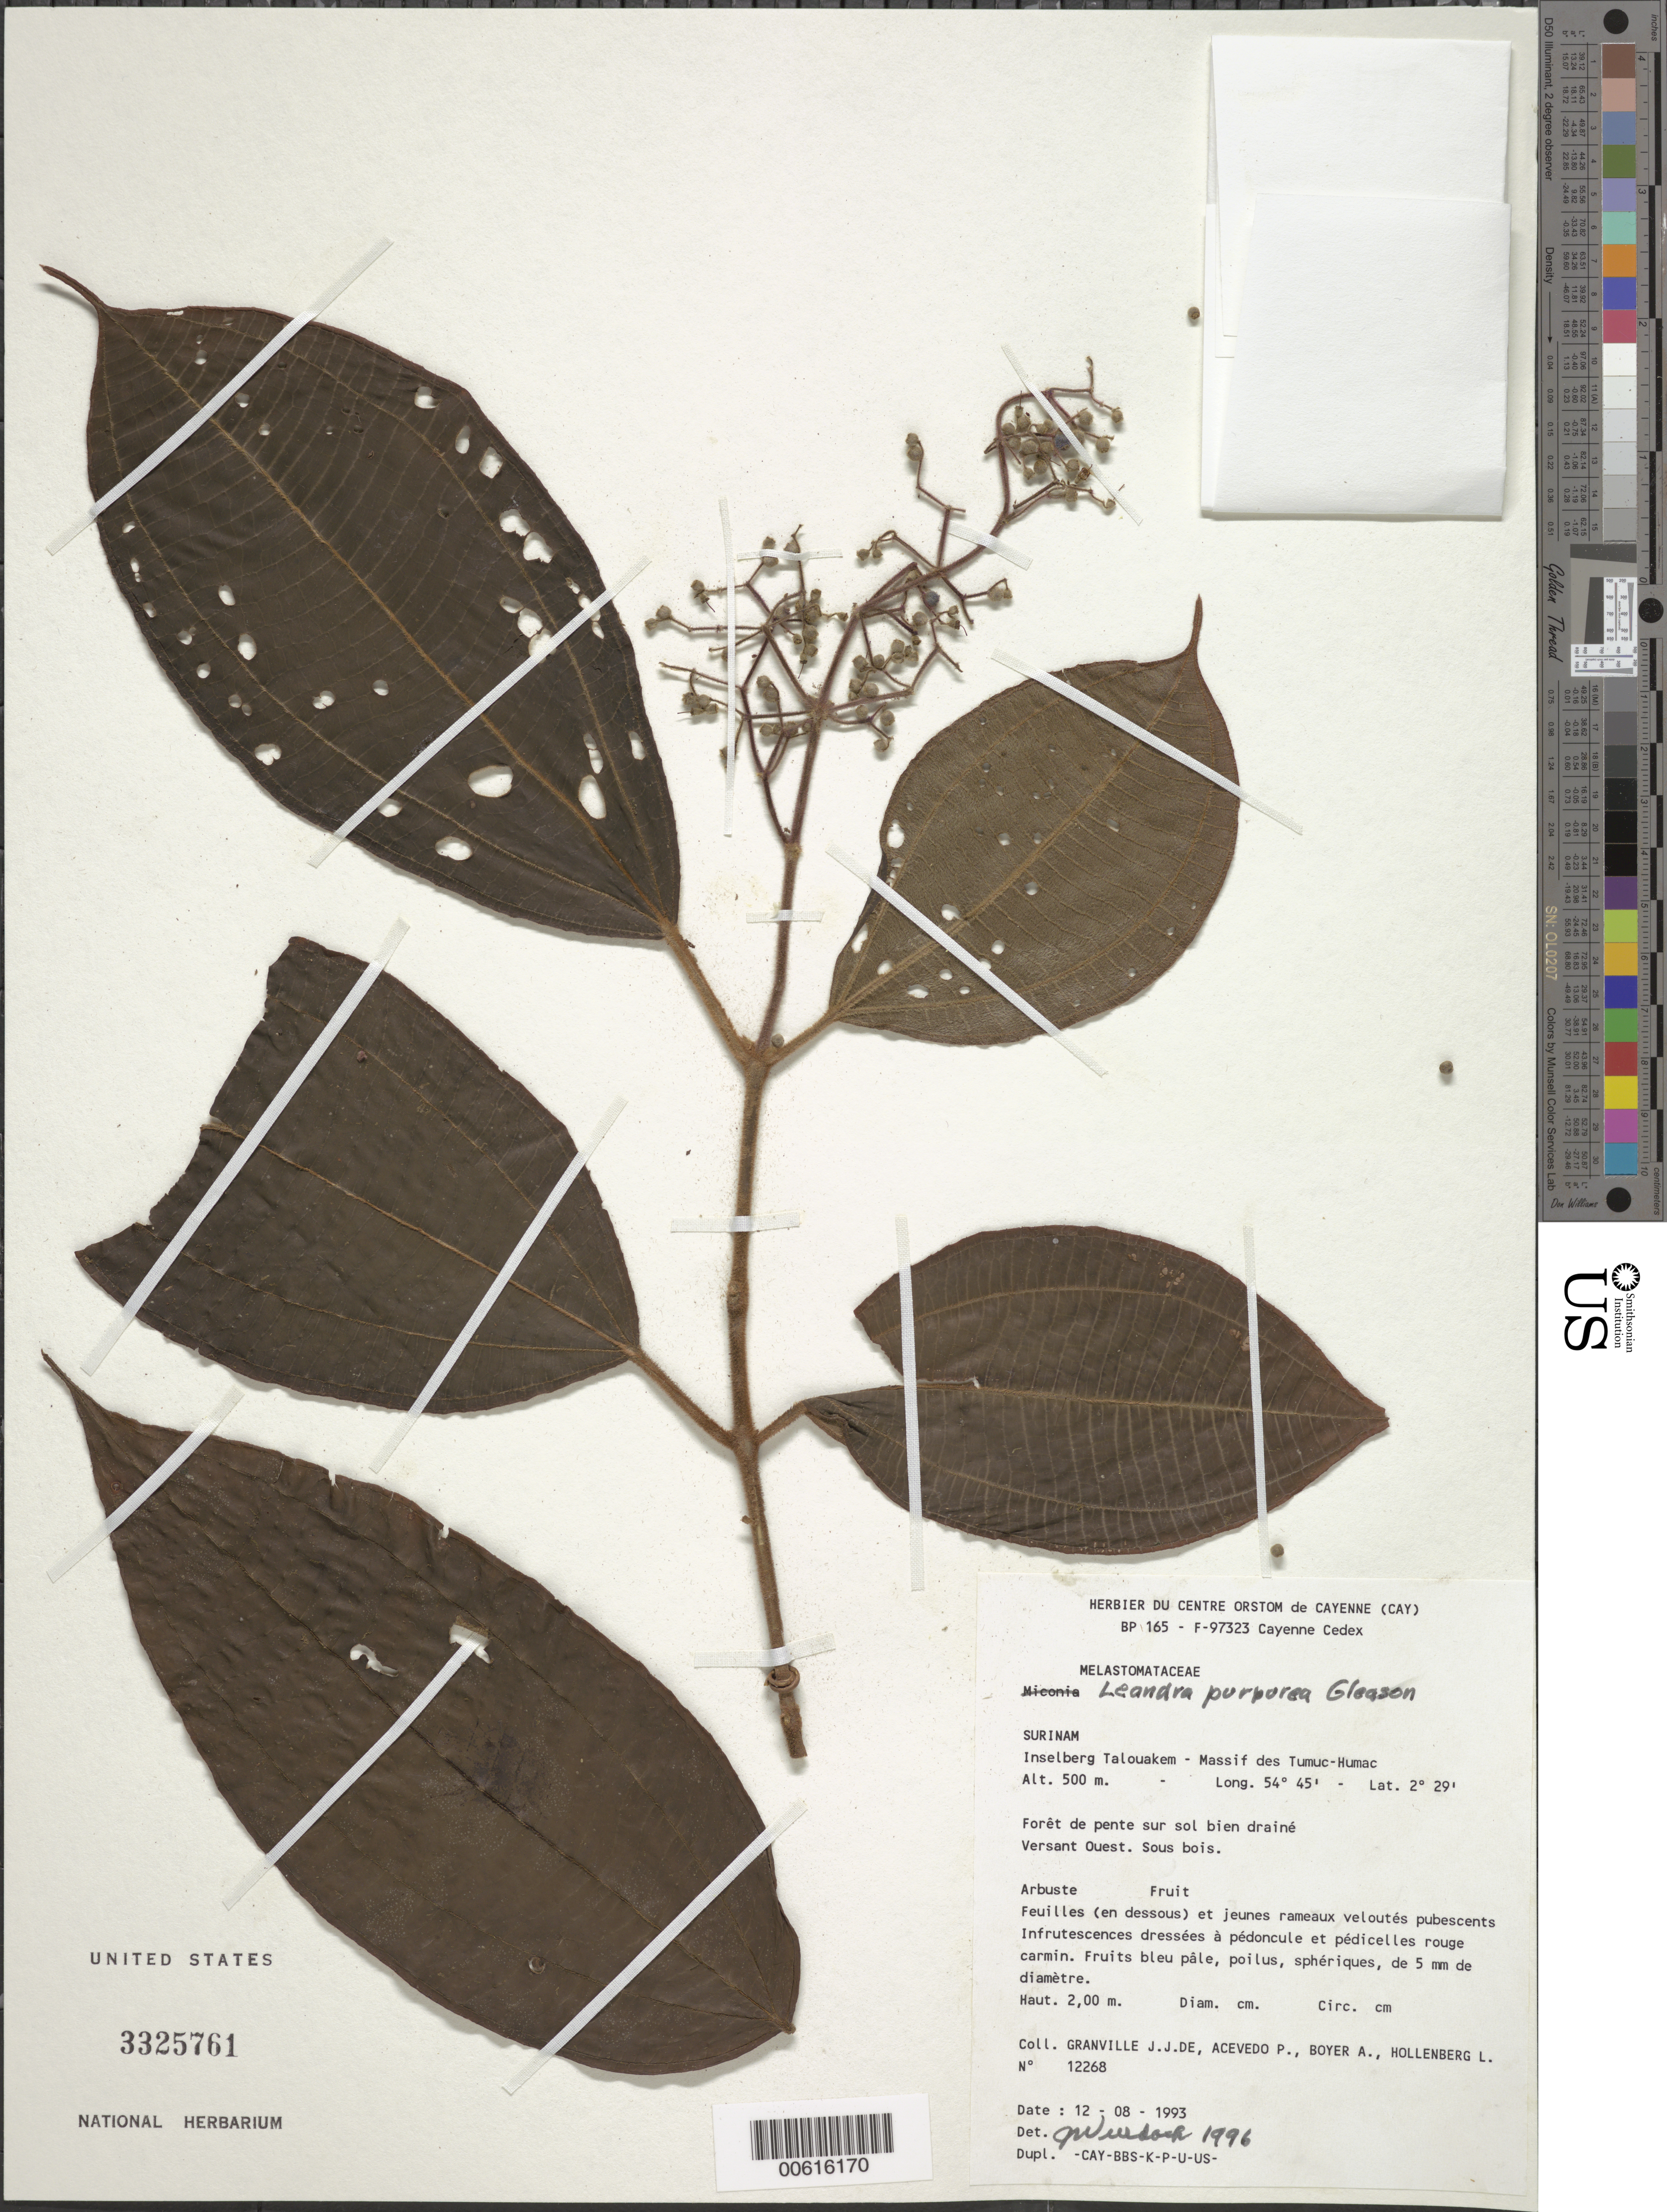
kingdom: Plantae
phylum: Tracheophyta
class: Magnoliopsida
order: Myrtales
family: Melastomataceae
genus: Leandra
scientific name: Leandra purpurea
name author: Gleason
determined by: Wurdack, John J., (US), US (UNITED STATES)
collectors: J.-J. de Granville, P. Acevedo-Rodr., A. Boyer & L. Hollenberg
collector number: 12268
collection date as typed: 12-Aug-93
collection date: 1993-08-12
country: Suriname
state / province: Sipaliwini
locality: Inselberg Talouakem, Massif des Tumuc-Humac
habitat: Foret de pente sur sol bien draine. Versant Ouest. Sous bois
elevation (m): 500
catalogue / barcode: US 3325761